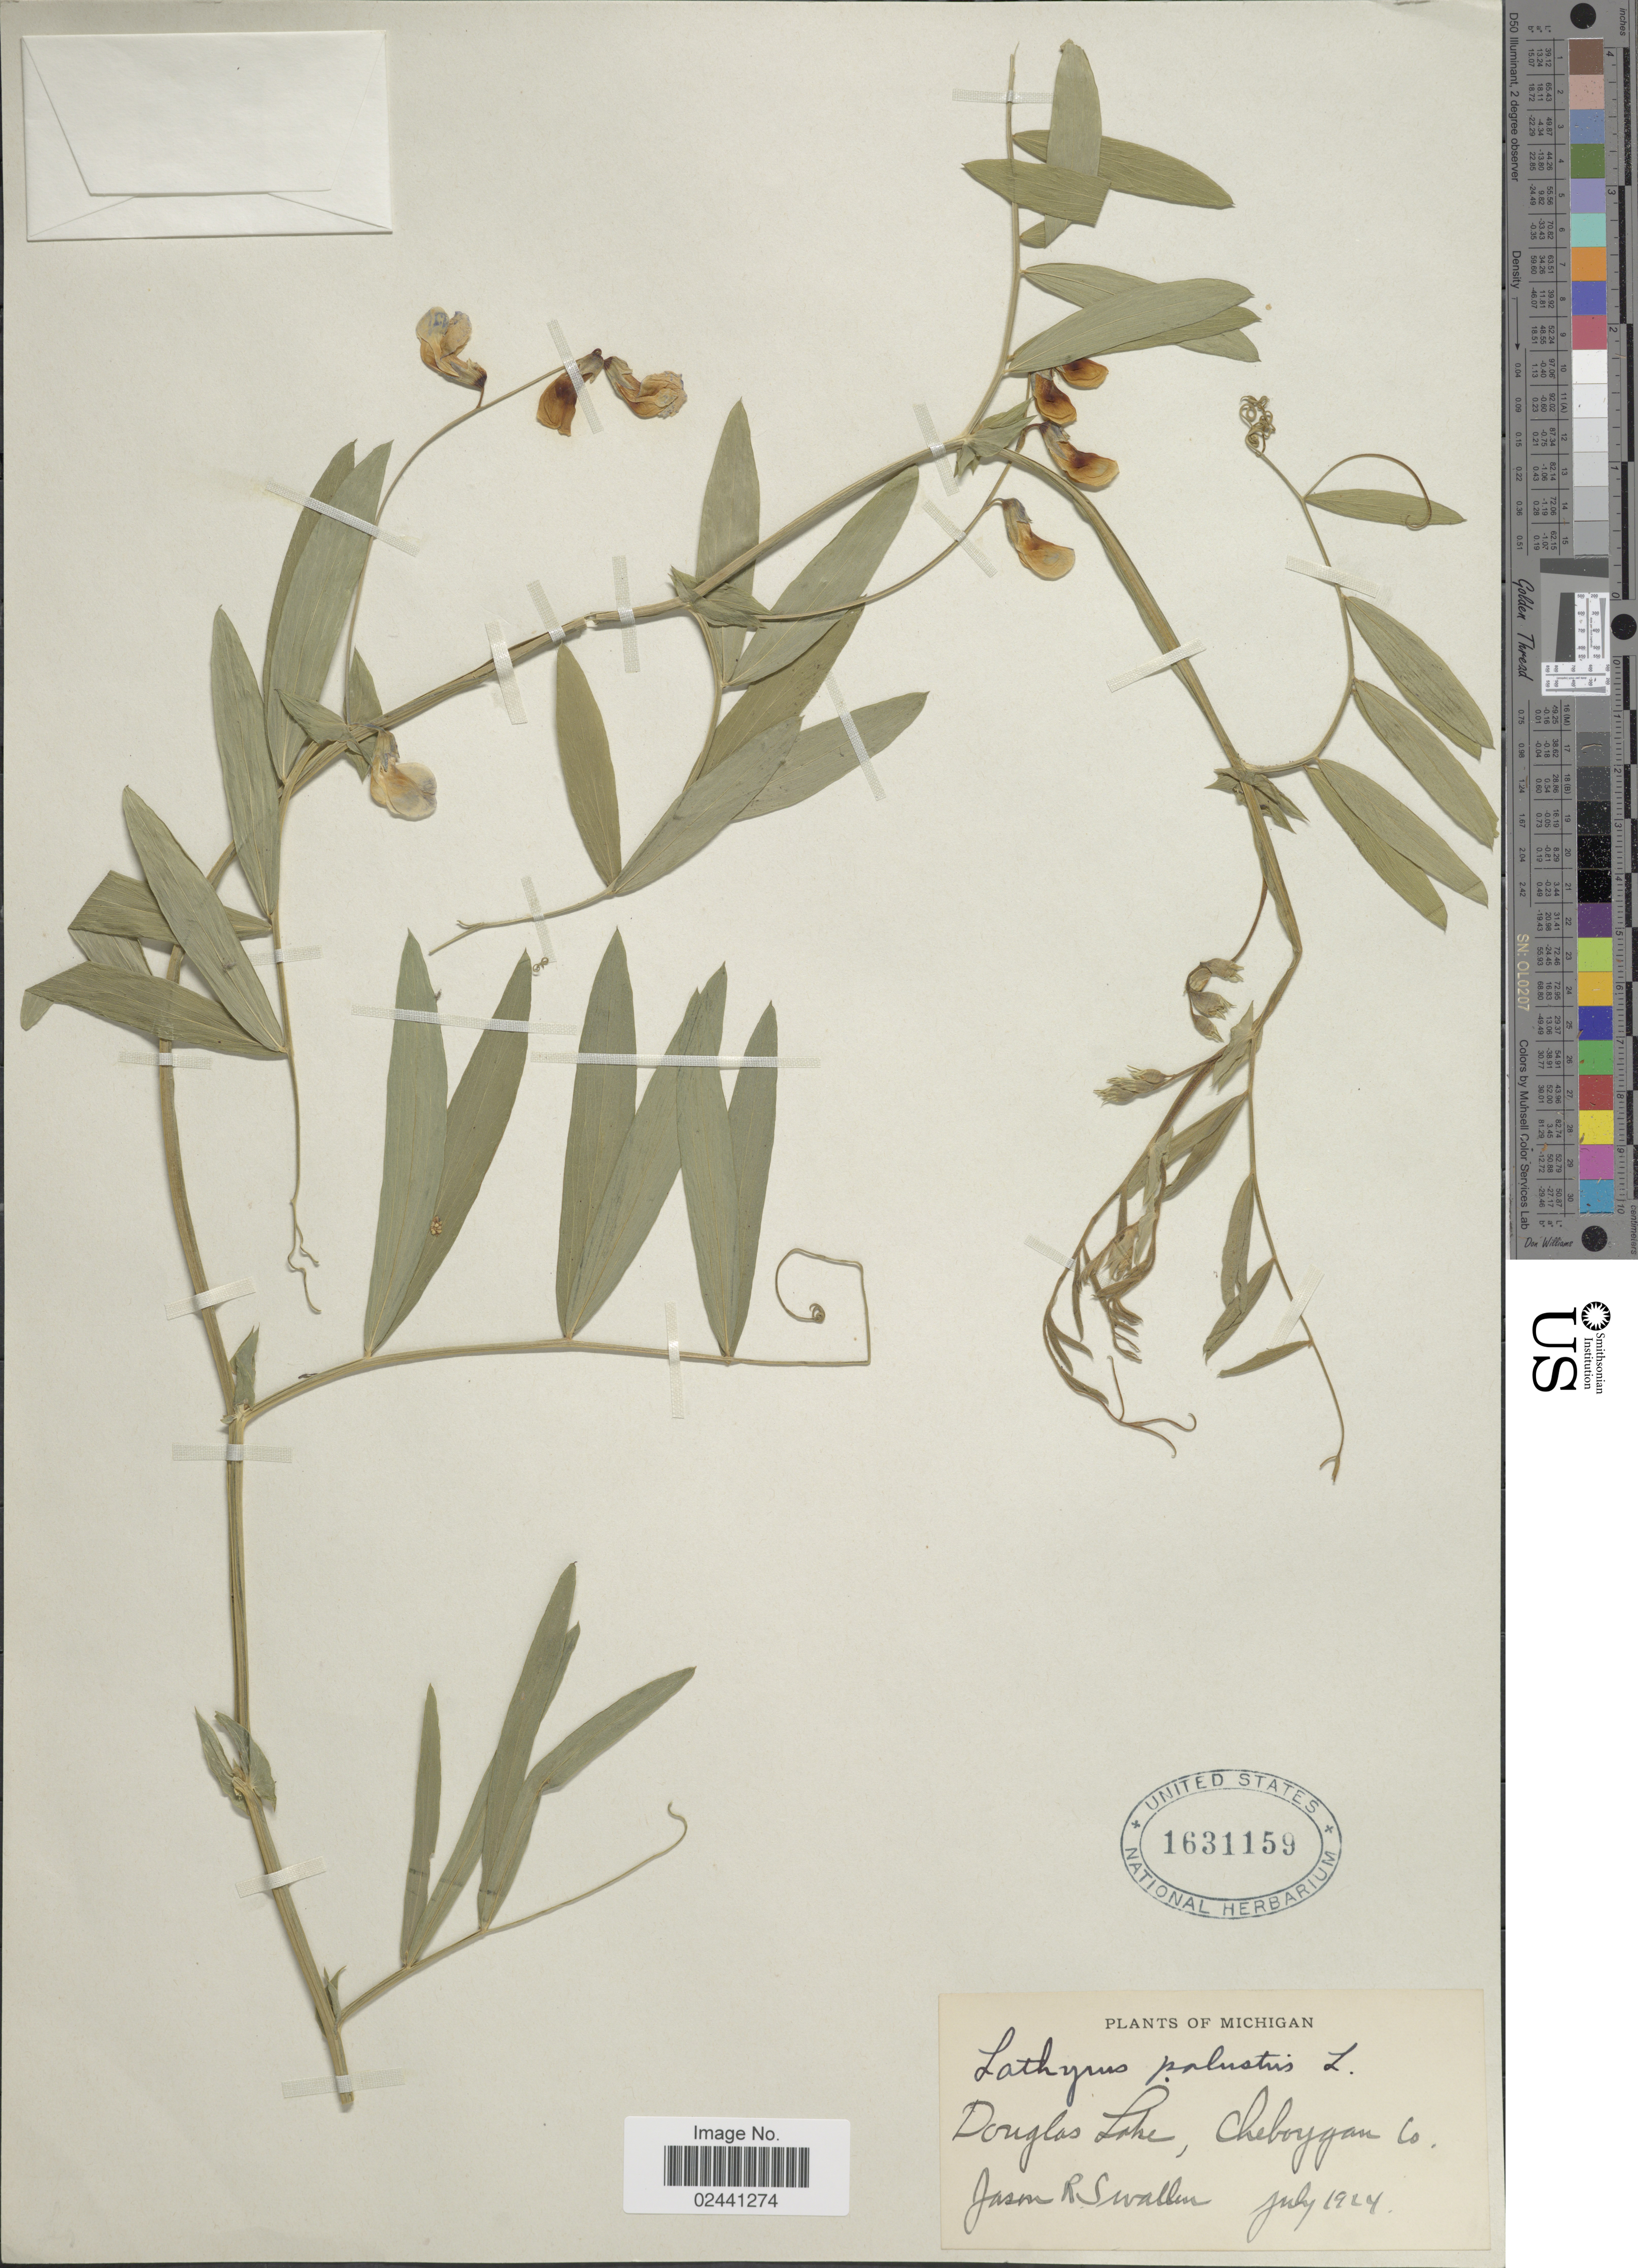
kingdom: Plantae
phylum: Tracheophyta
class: Magnoliopsida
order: Fabales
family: Fabaceae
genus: Lathyrus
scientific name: Lathyrus palustris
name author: L.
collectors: J. R. Swallen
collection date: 1924-07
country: United States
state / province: Michigan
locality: Douglas Lake, Cheboygan Co.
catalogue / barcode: US 1631159